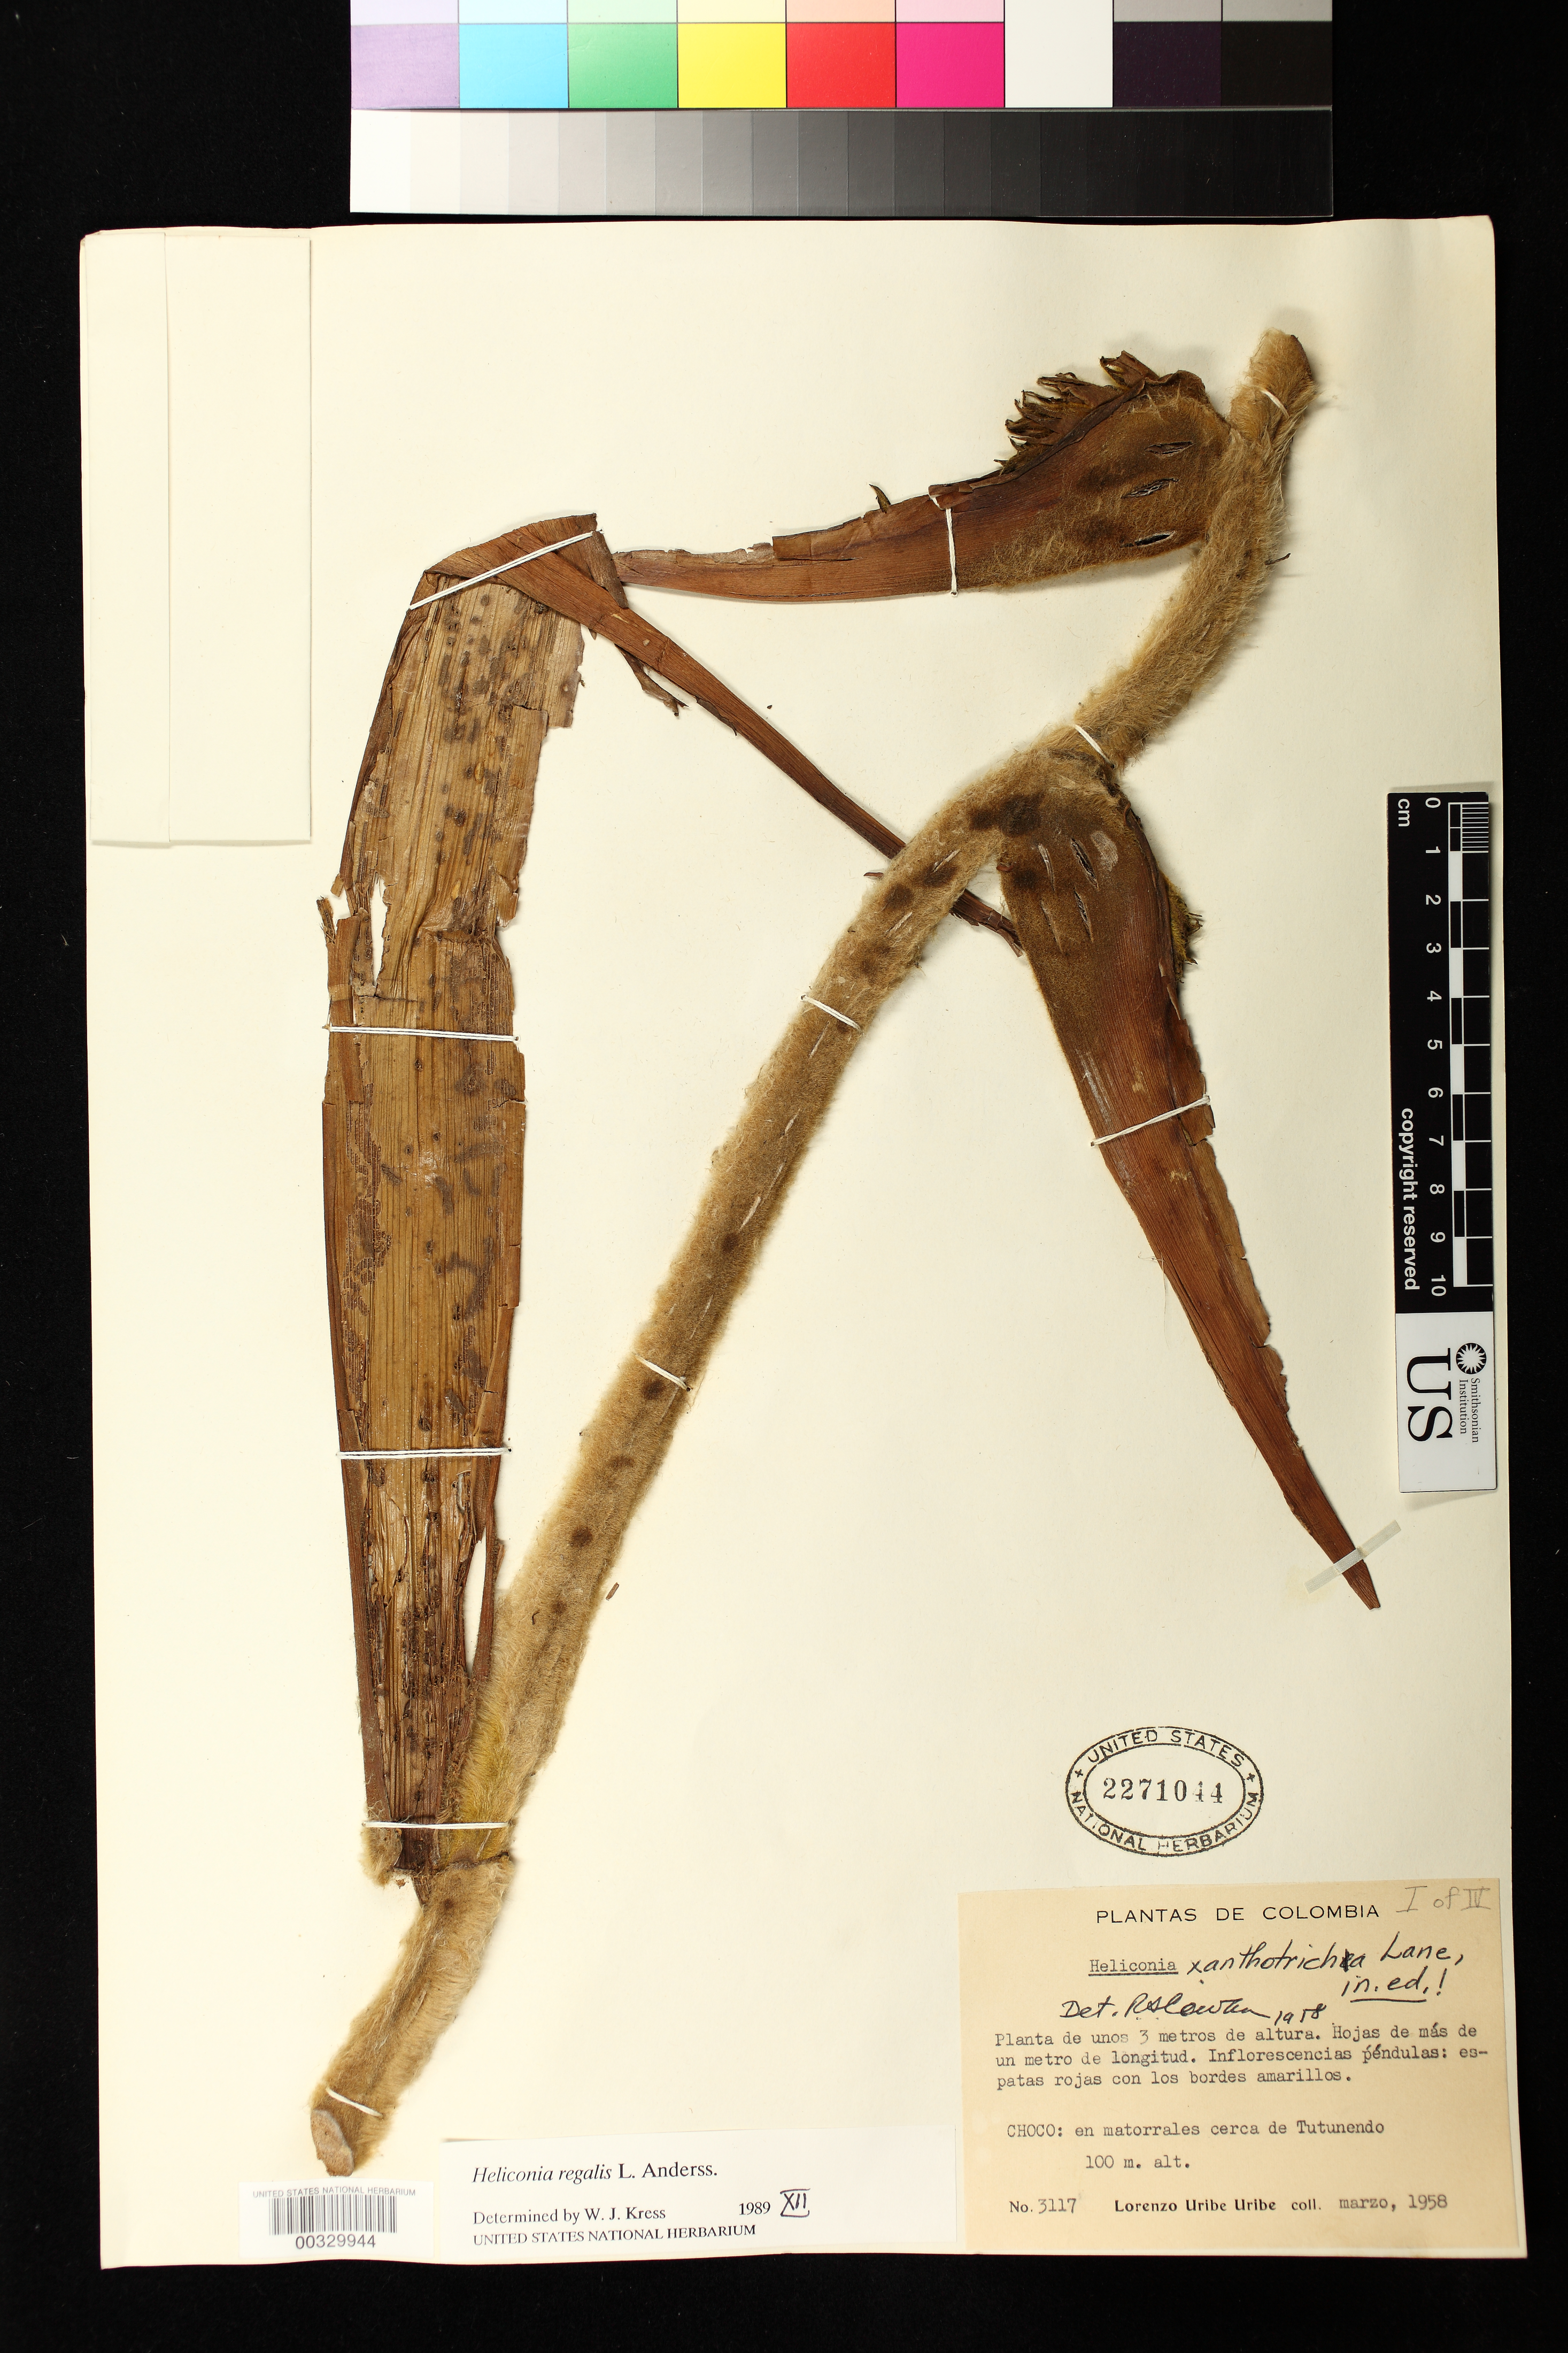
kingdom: Plantae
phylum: Tracheophyta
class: Liliopsida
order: Zingiberales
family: Heliconiaceae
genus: Heliconia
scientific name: Heliconia regalis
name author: L. Andersson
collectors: L. Uribe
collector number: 3117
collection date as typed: Mar 1958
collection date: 1958-03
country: Colombia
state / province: Chocó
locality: Near TutUnendo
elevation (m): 100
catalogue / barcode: US 2271044